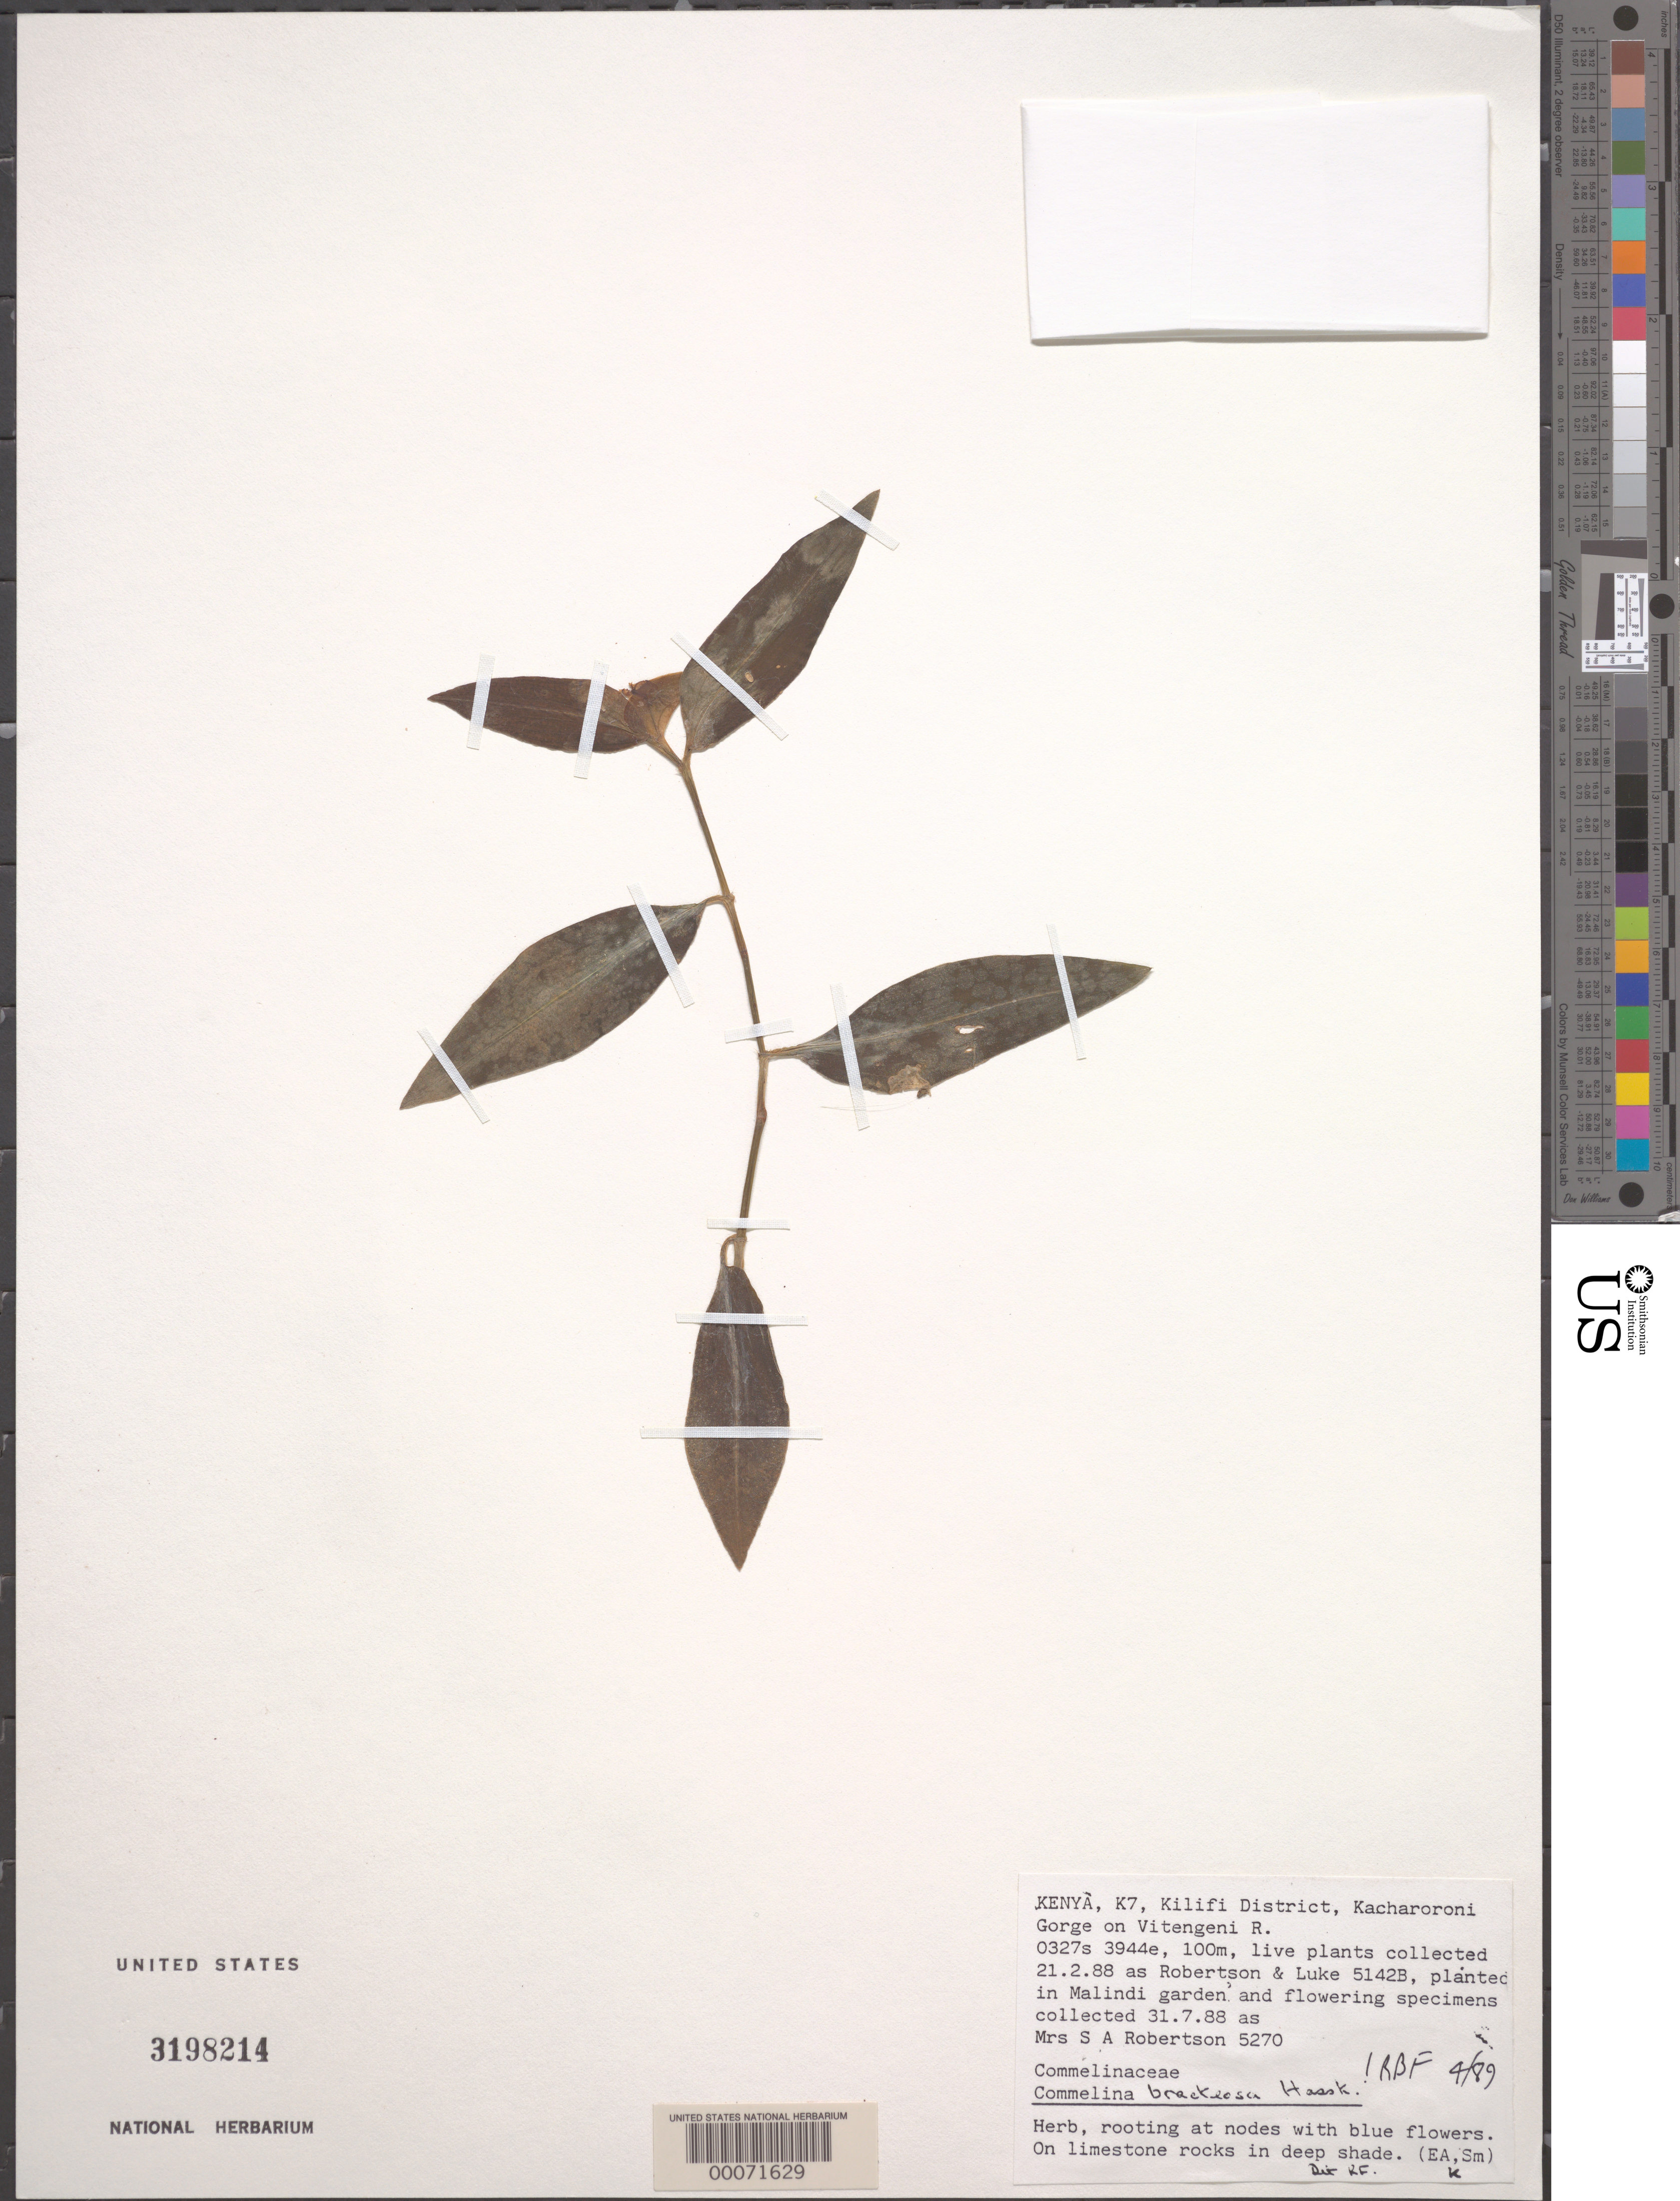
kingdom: Plantae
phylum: Tracheophyta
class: Liliopsida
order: Commelinales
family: Commelinaceae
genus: Commelina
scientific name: Commelina bracteosa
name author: Hassk.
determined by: Faden, Robert B., (US), Smithsonian Institution - National Museum of Natural History (UNITED STATES)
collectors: Mrs. S. A. Robertson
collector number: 5270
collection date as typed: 31 Jul 1988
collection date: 1988-07-31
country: Kenya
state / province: Kilifi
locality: K7, kilifi dist, kacharoroni gorge on vitengeni river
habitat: On limestone rocks in deep shade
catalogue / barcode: US 3198214